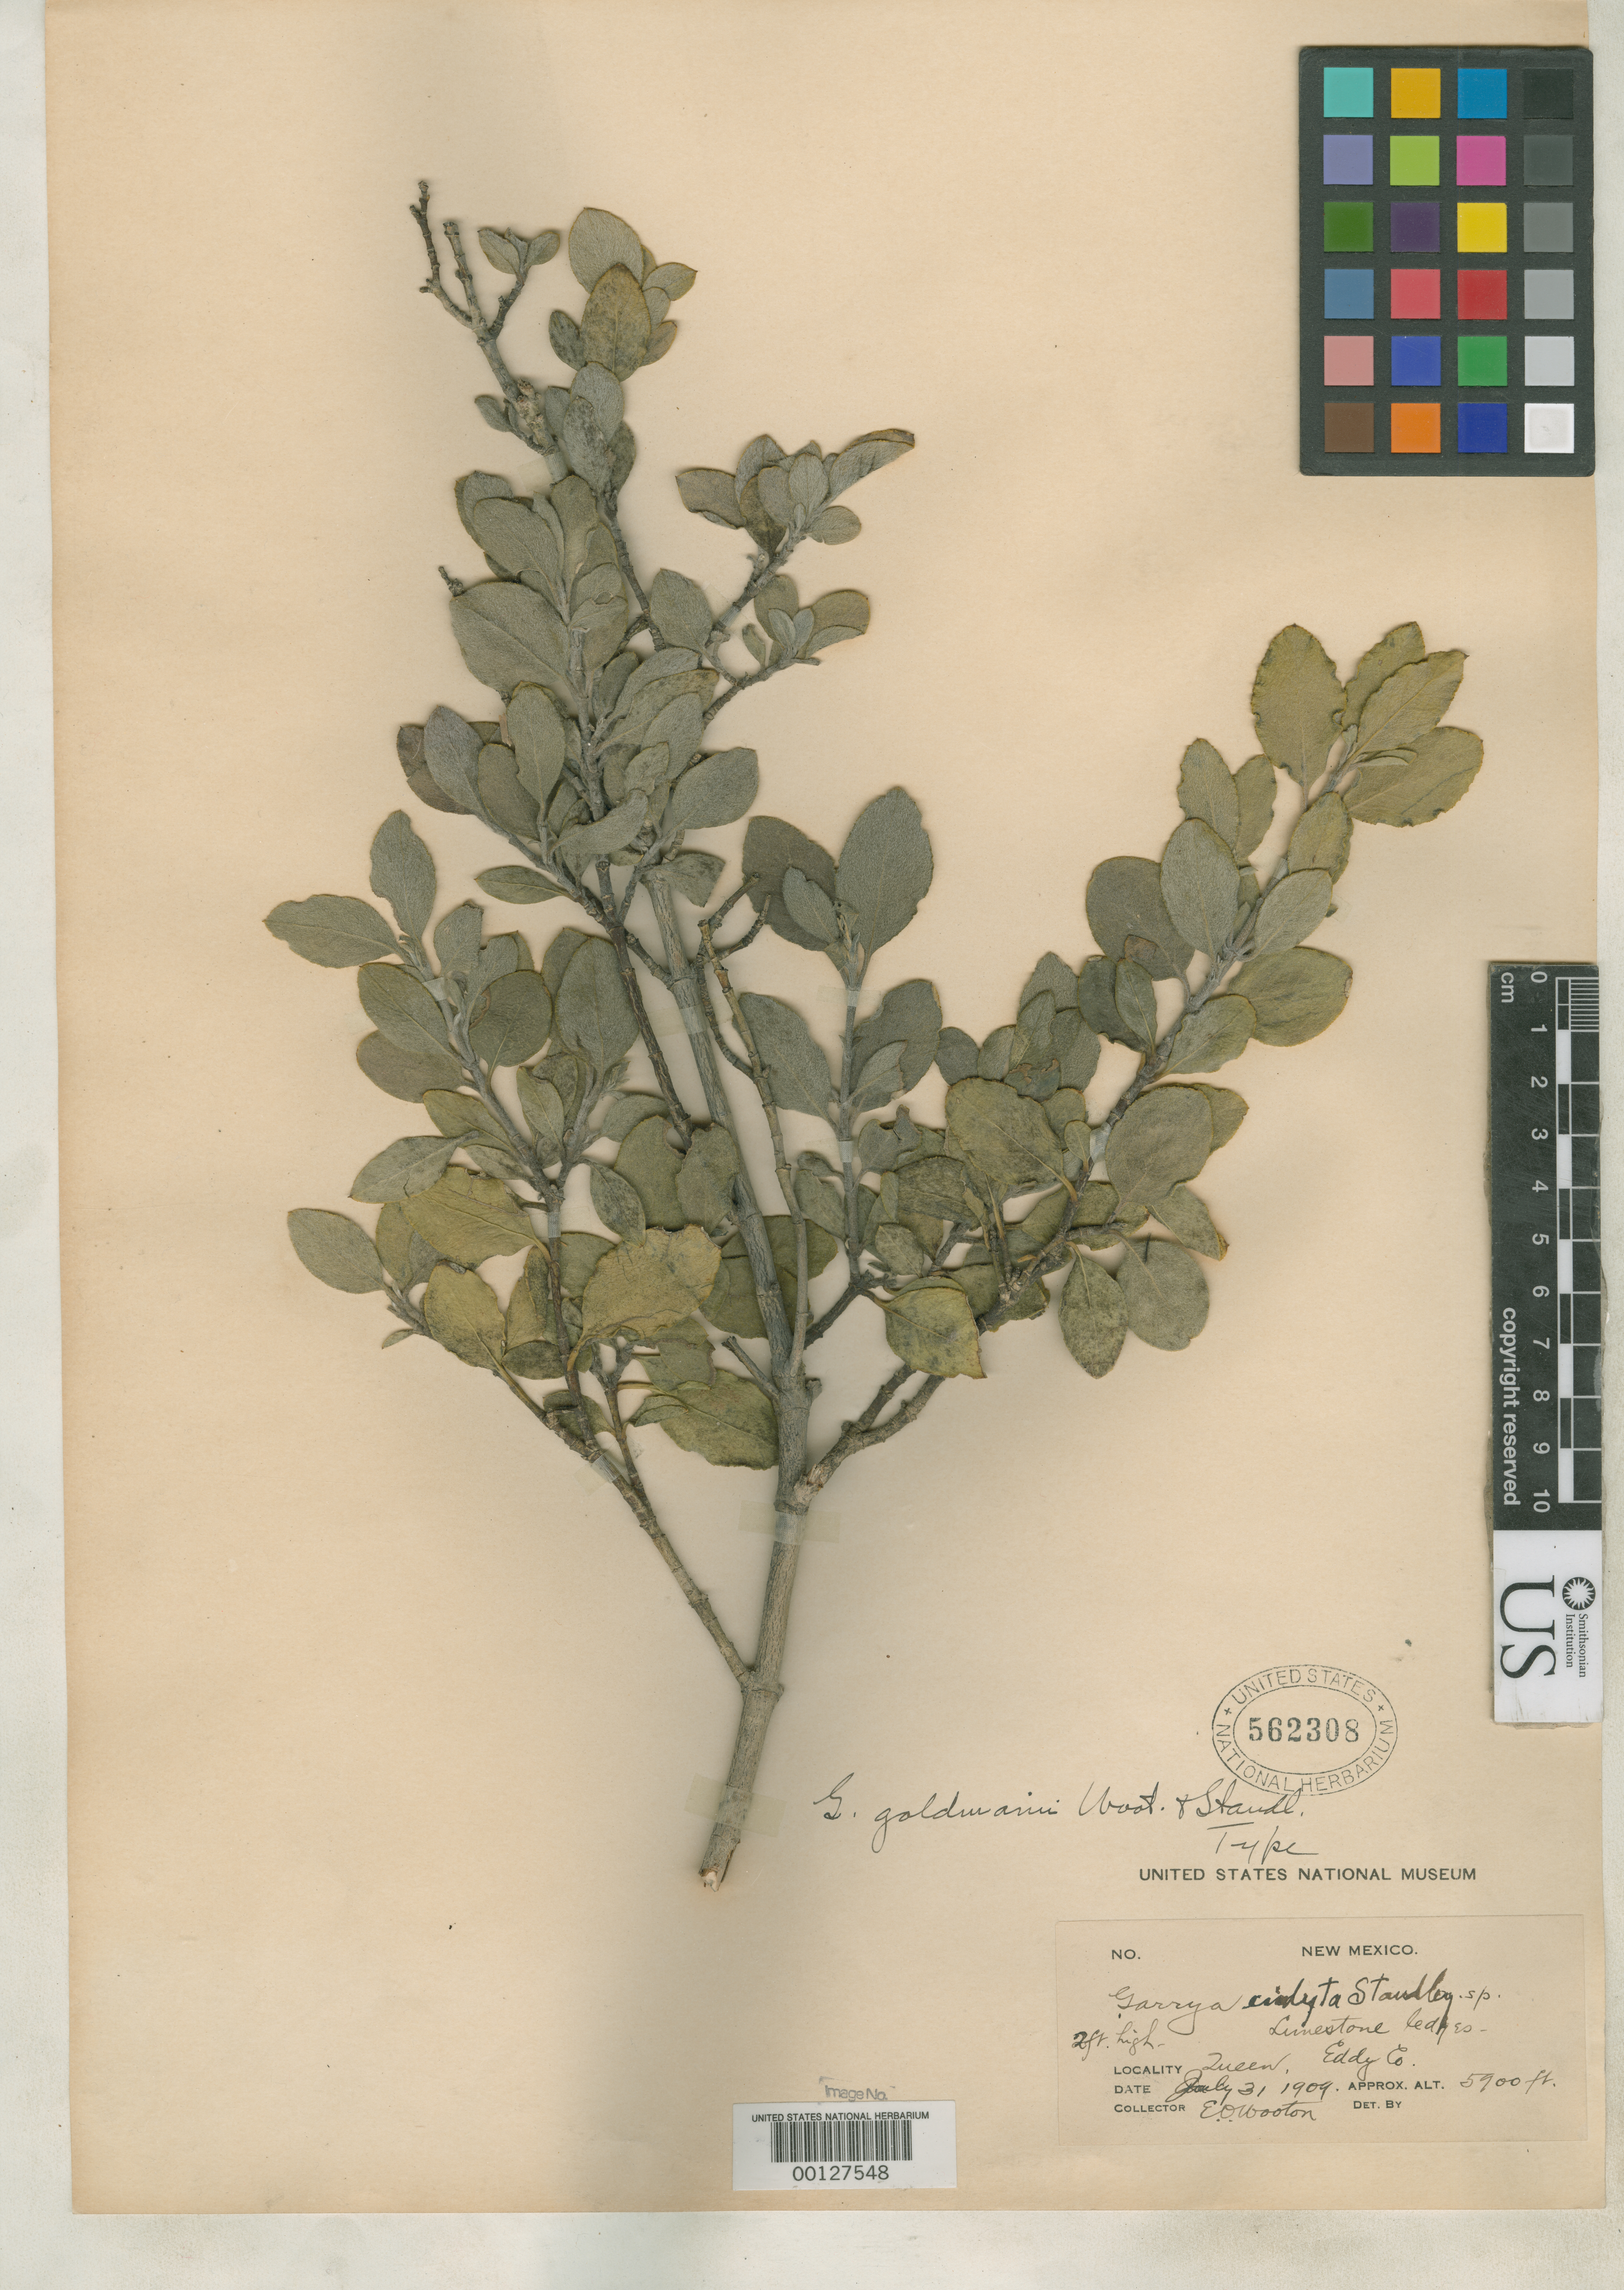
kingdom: Plantae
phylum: Tracheophyta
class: Magnoliopsida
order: Garryales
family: Garryaceae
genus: Garrya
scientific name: Garrya goldmanii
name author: Wooton & Standl.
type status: Holotype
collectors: E. O. Wooton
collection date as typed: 31 Jul 1909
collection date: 1909-07-31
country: United States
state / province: New Mexico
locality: Near Queen.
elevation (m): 1770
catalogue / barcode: US 562308